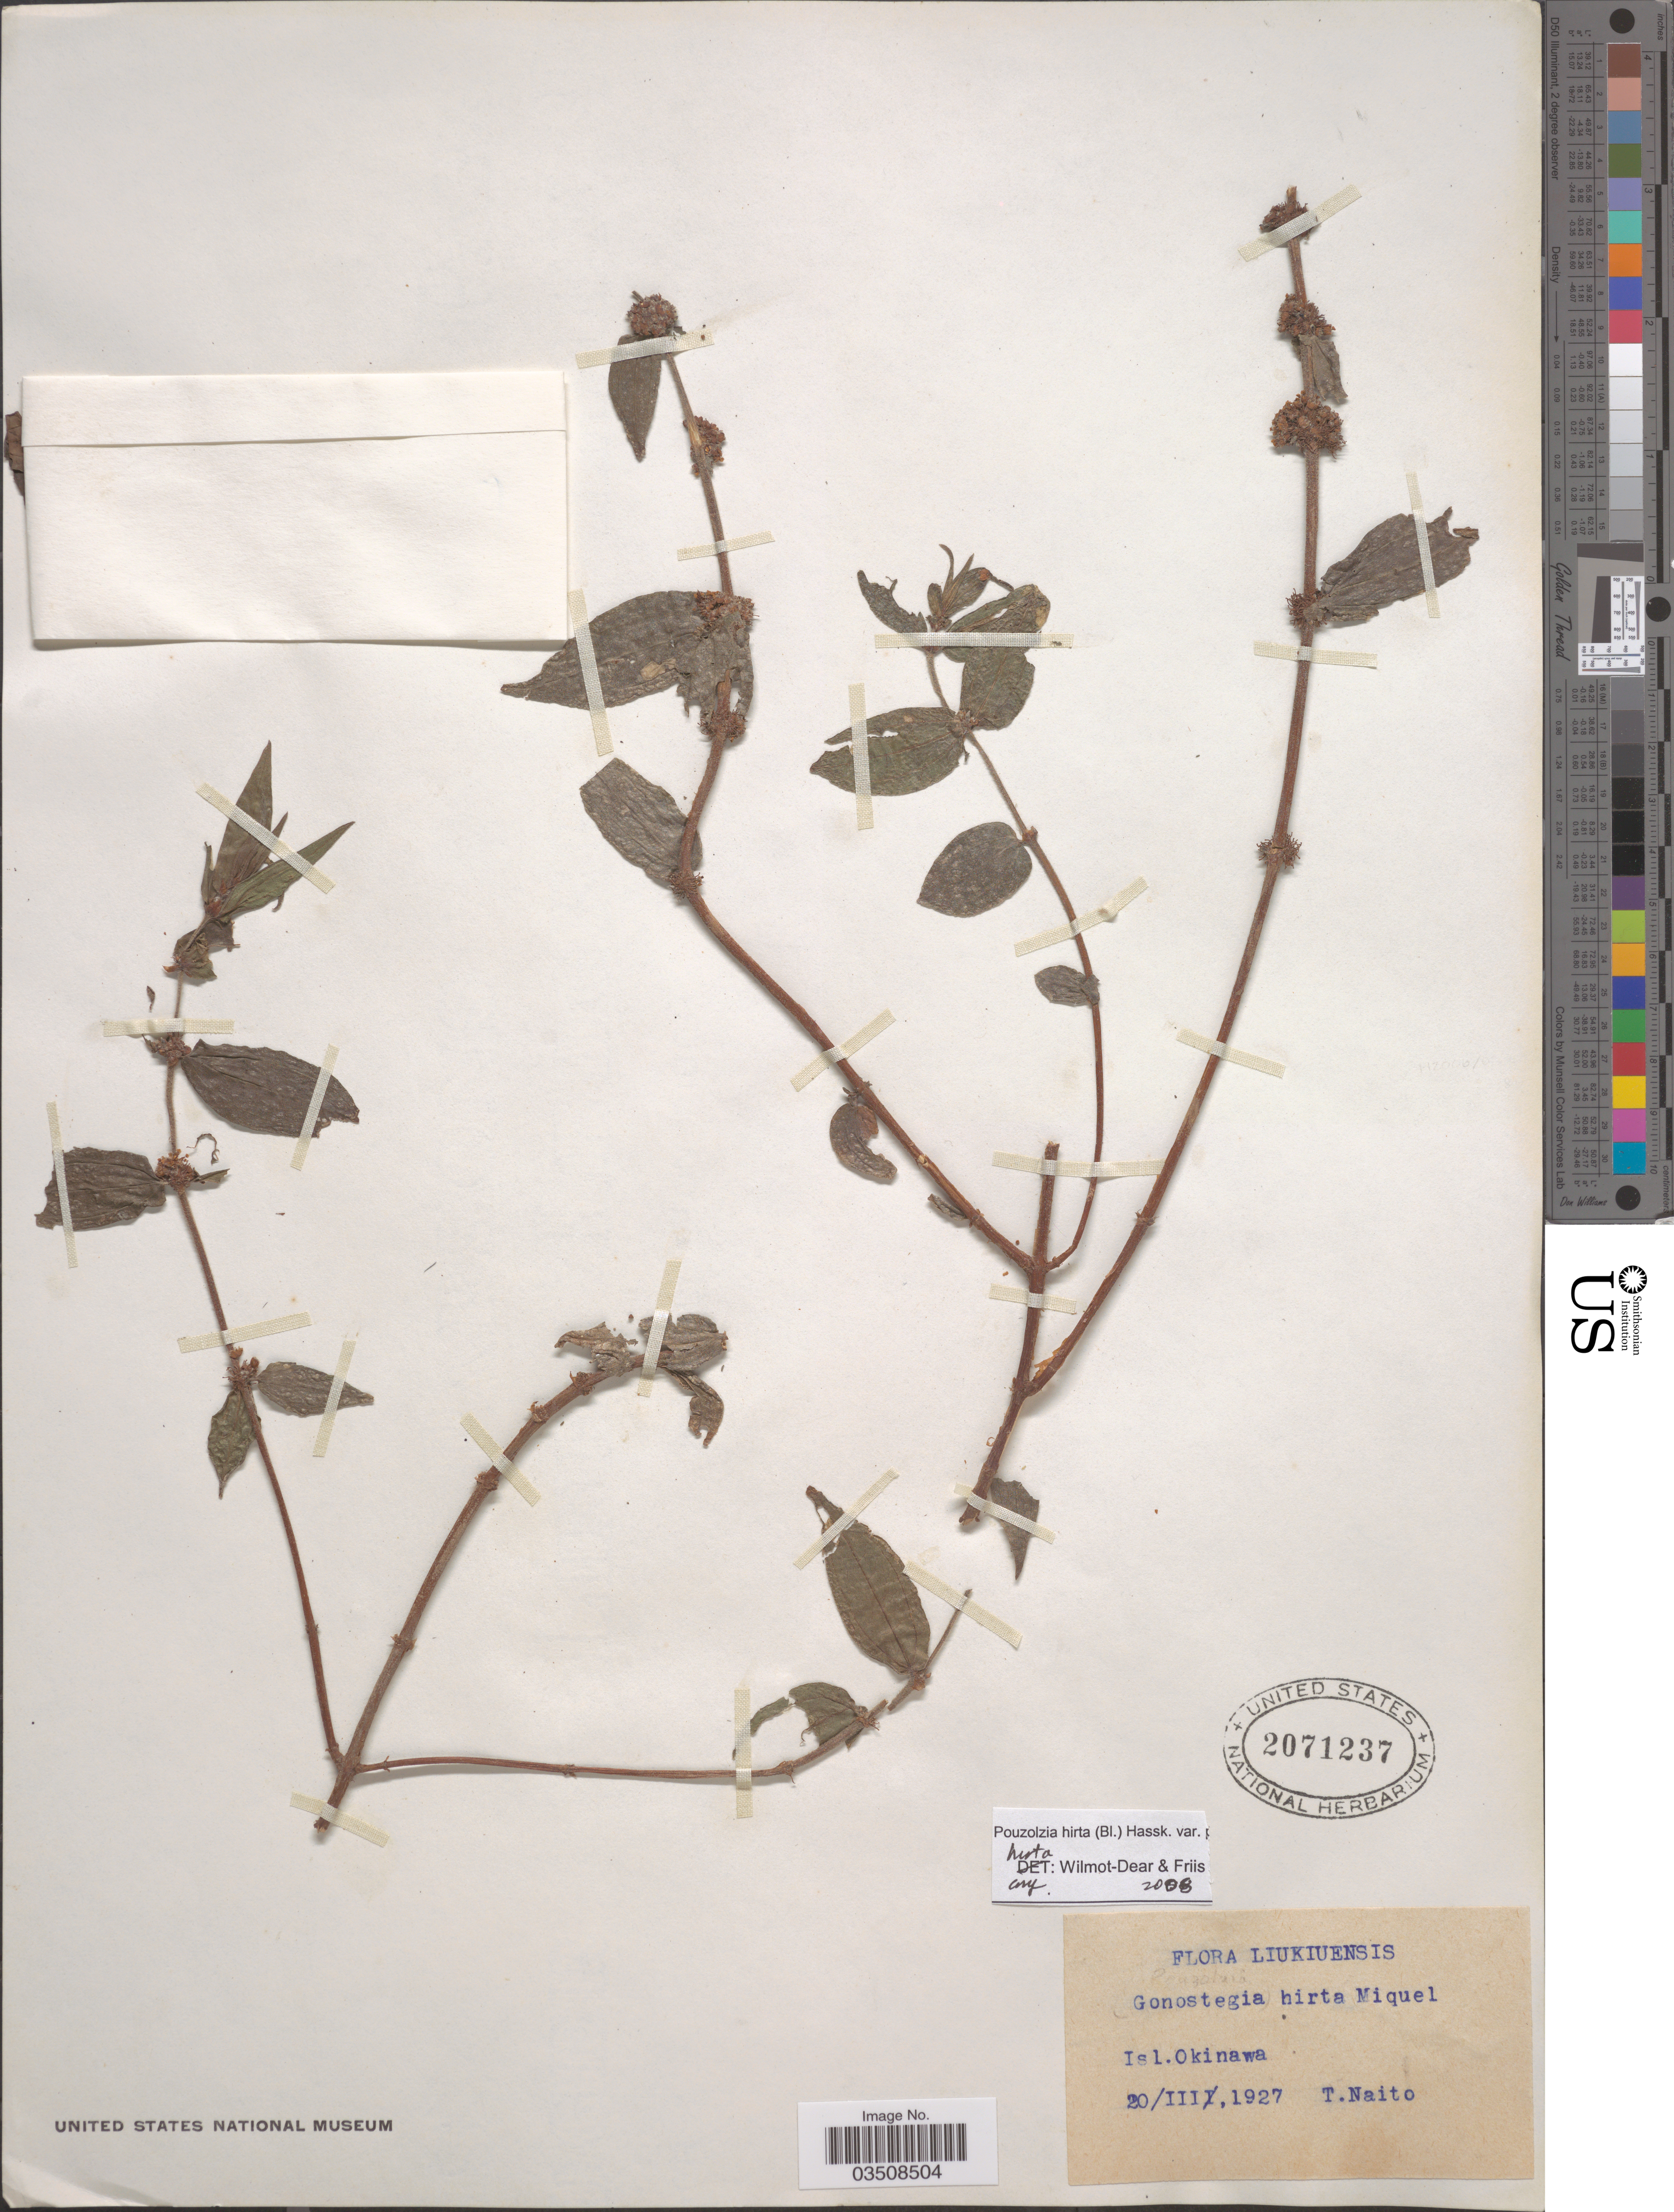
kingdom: Plantae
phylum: Tracheophyta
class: Magnoliopsida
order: Rosales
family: Urticaceae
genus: Gonostegia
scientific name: Gonostegia triandra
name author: (Blume) Miq.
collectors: T. Naito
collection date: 1927-03-20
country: Japan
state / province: Okinawa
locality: Liukiuensis. Isl.Okinawa.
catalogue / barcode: US 2071237